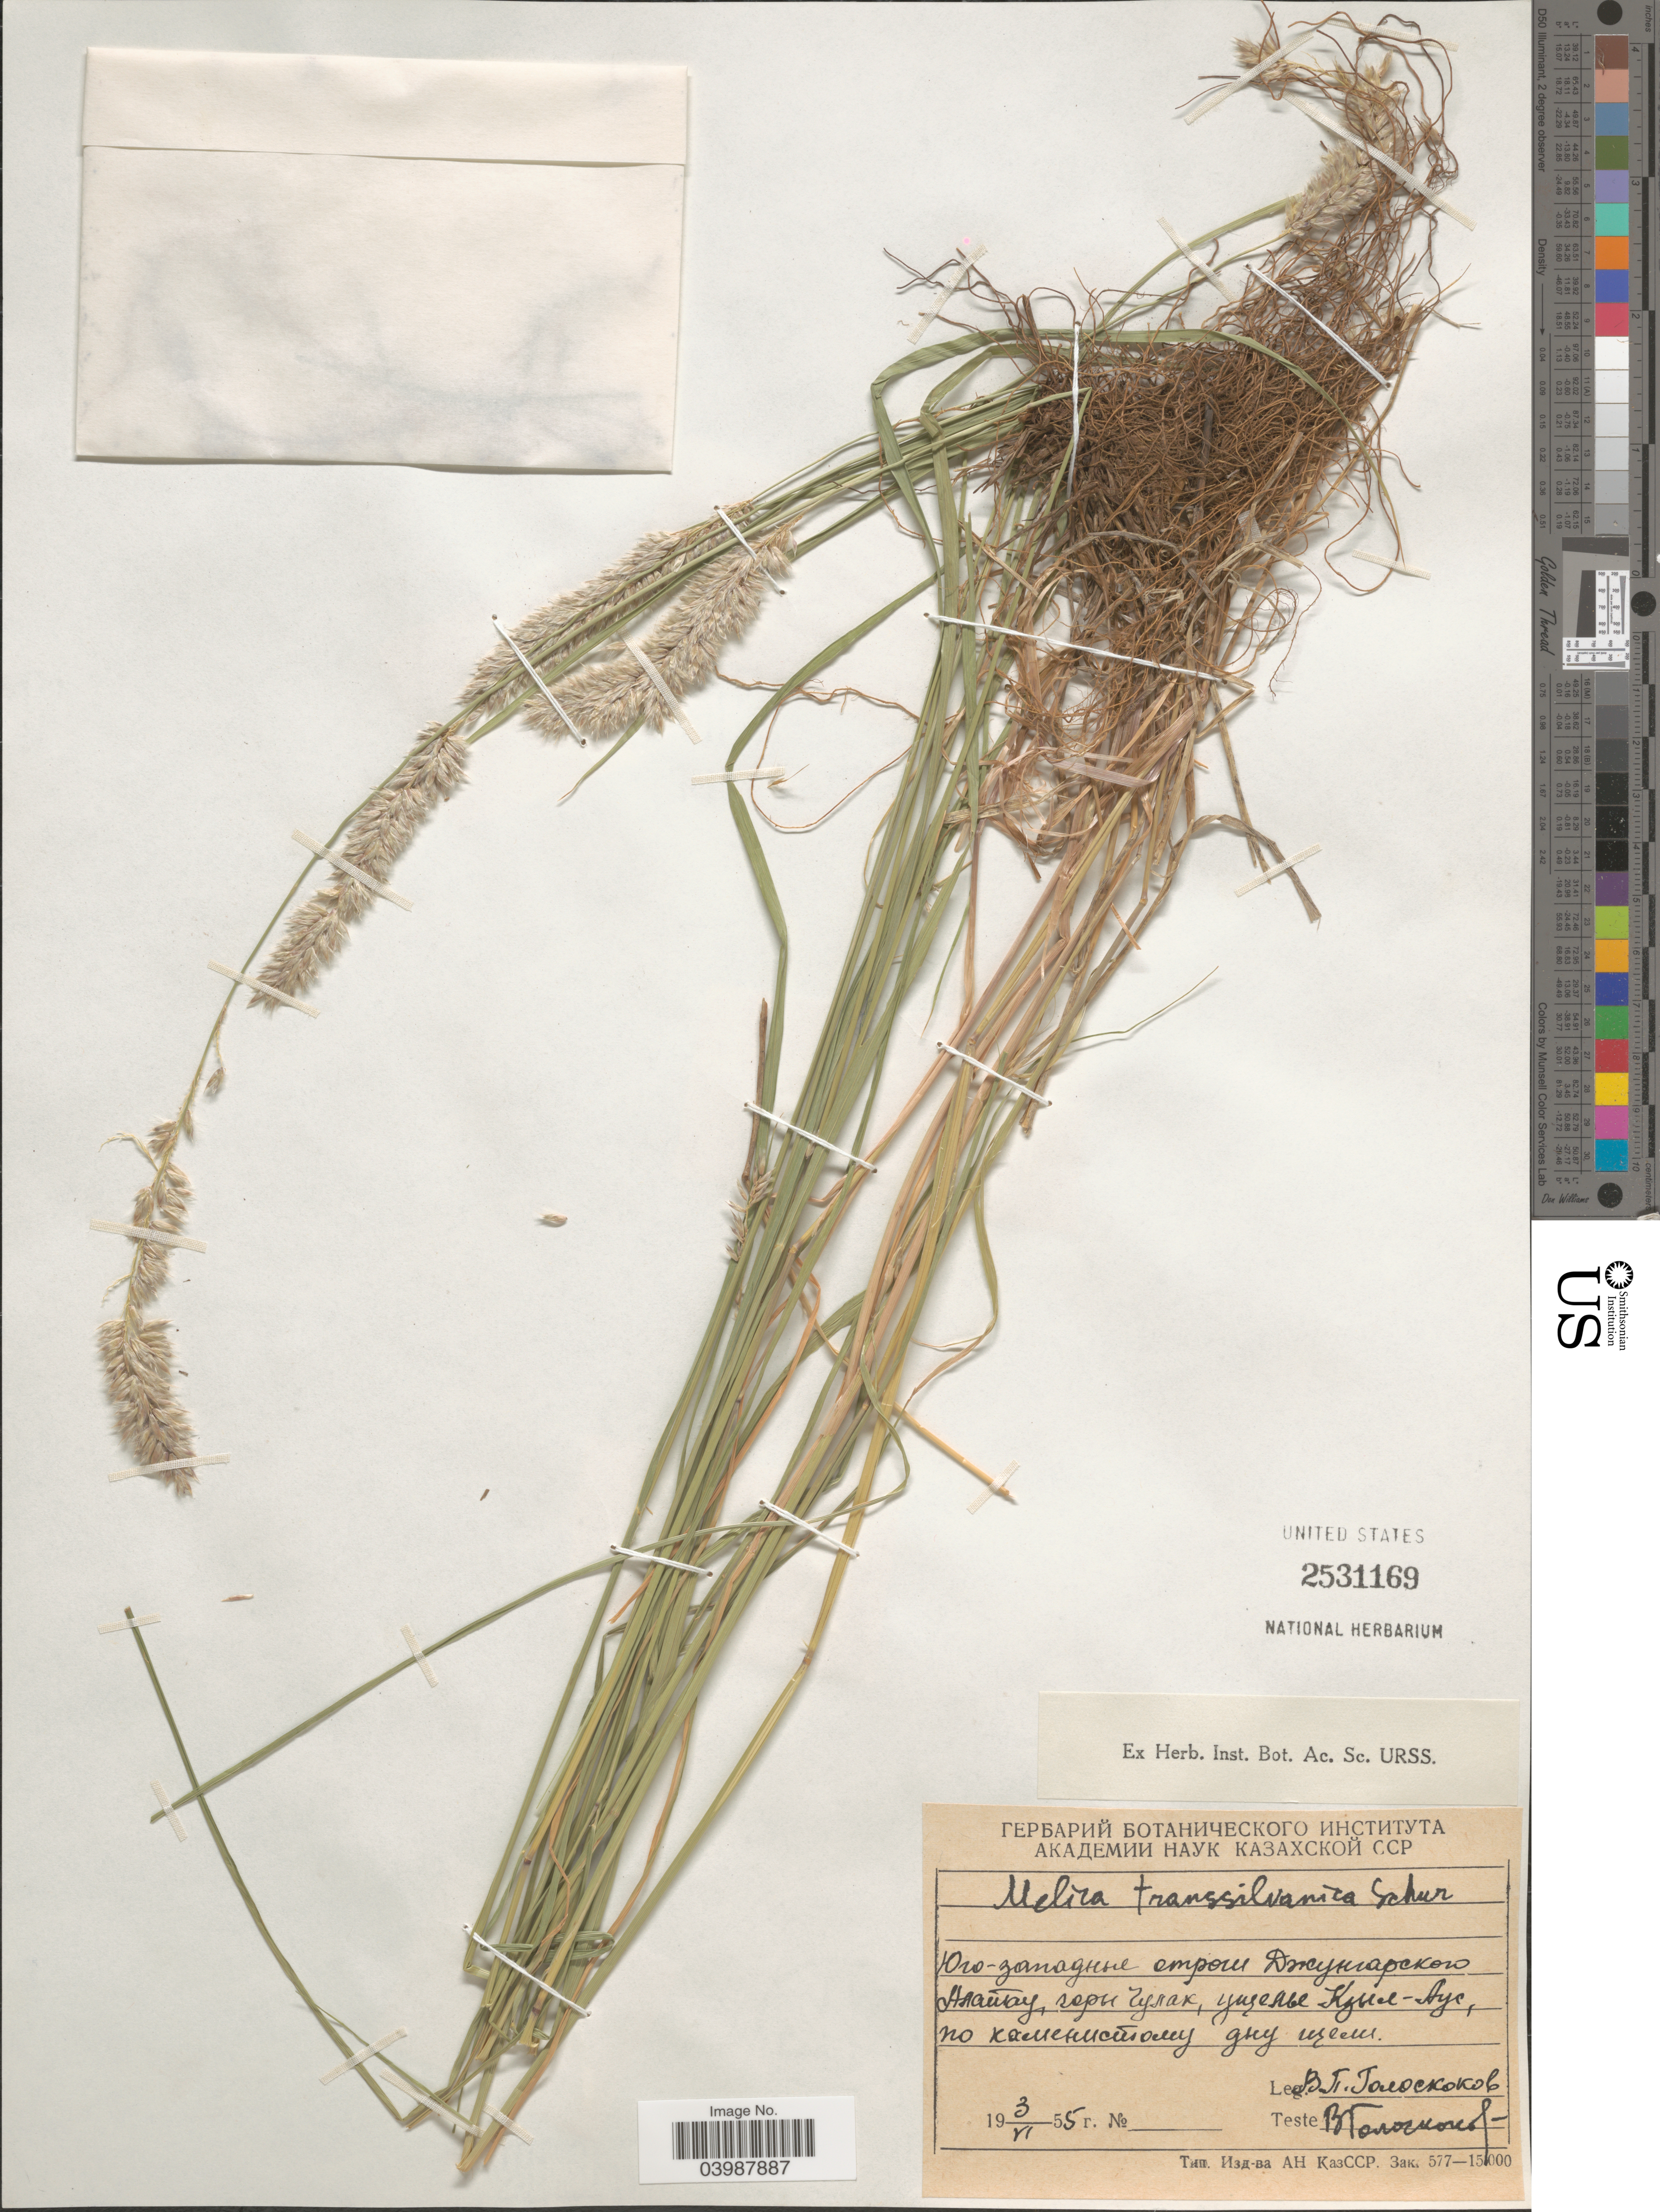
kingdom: Plantae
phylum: Tracheophyta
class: Liliopsida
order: Poales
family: Poaceae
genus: Melica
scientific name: Melica transsilvanica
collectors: V. P. Goloskokov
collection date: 1955-06-03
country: Kazakhstan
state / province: Almaty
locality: Chulak Mts, Kyzyl-Aus Pass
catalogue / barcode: US 2531169